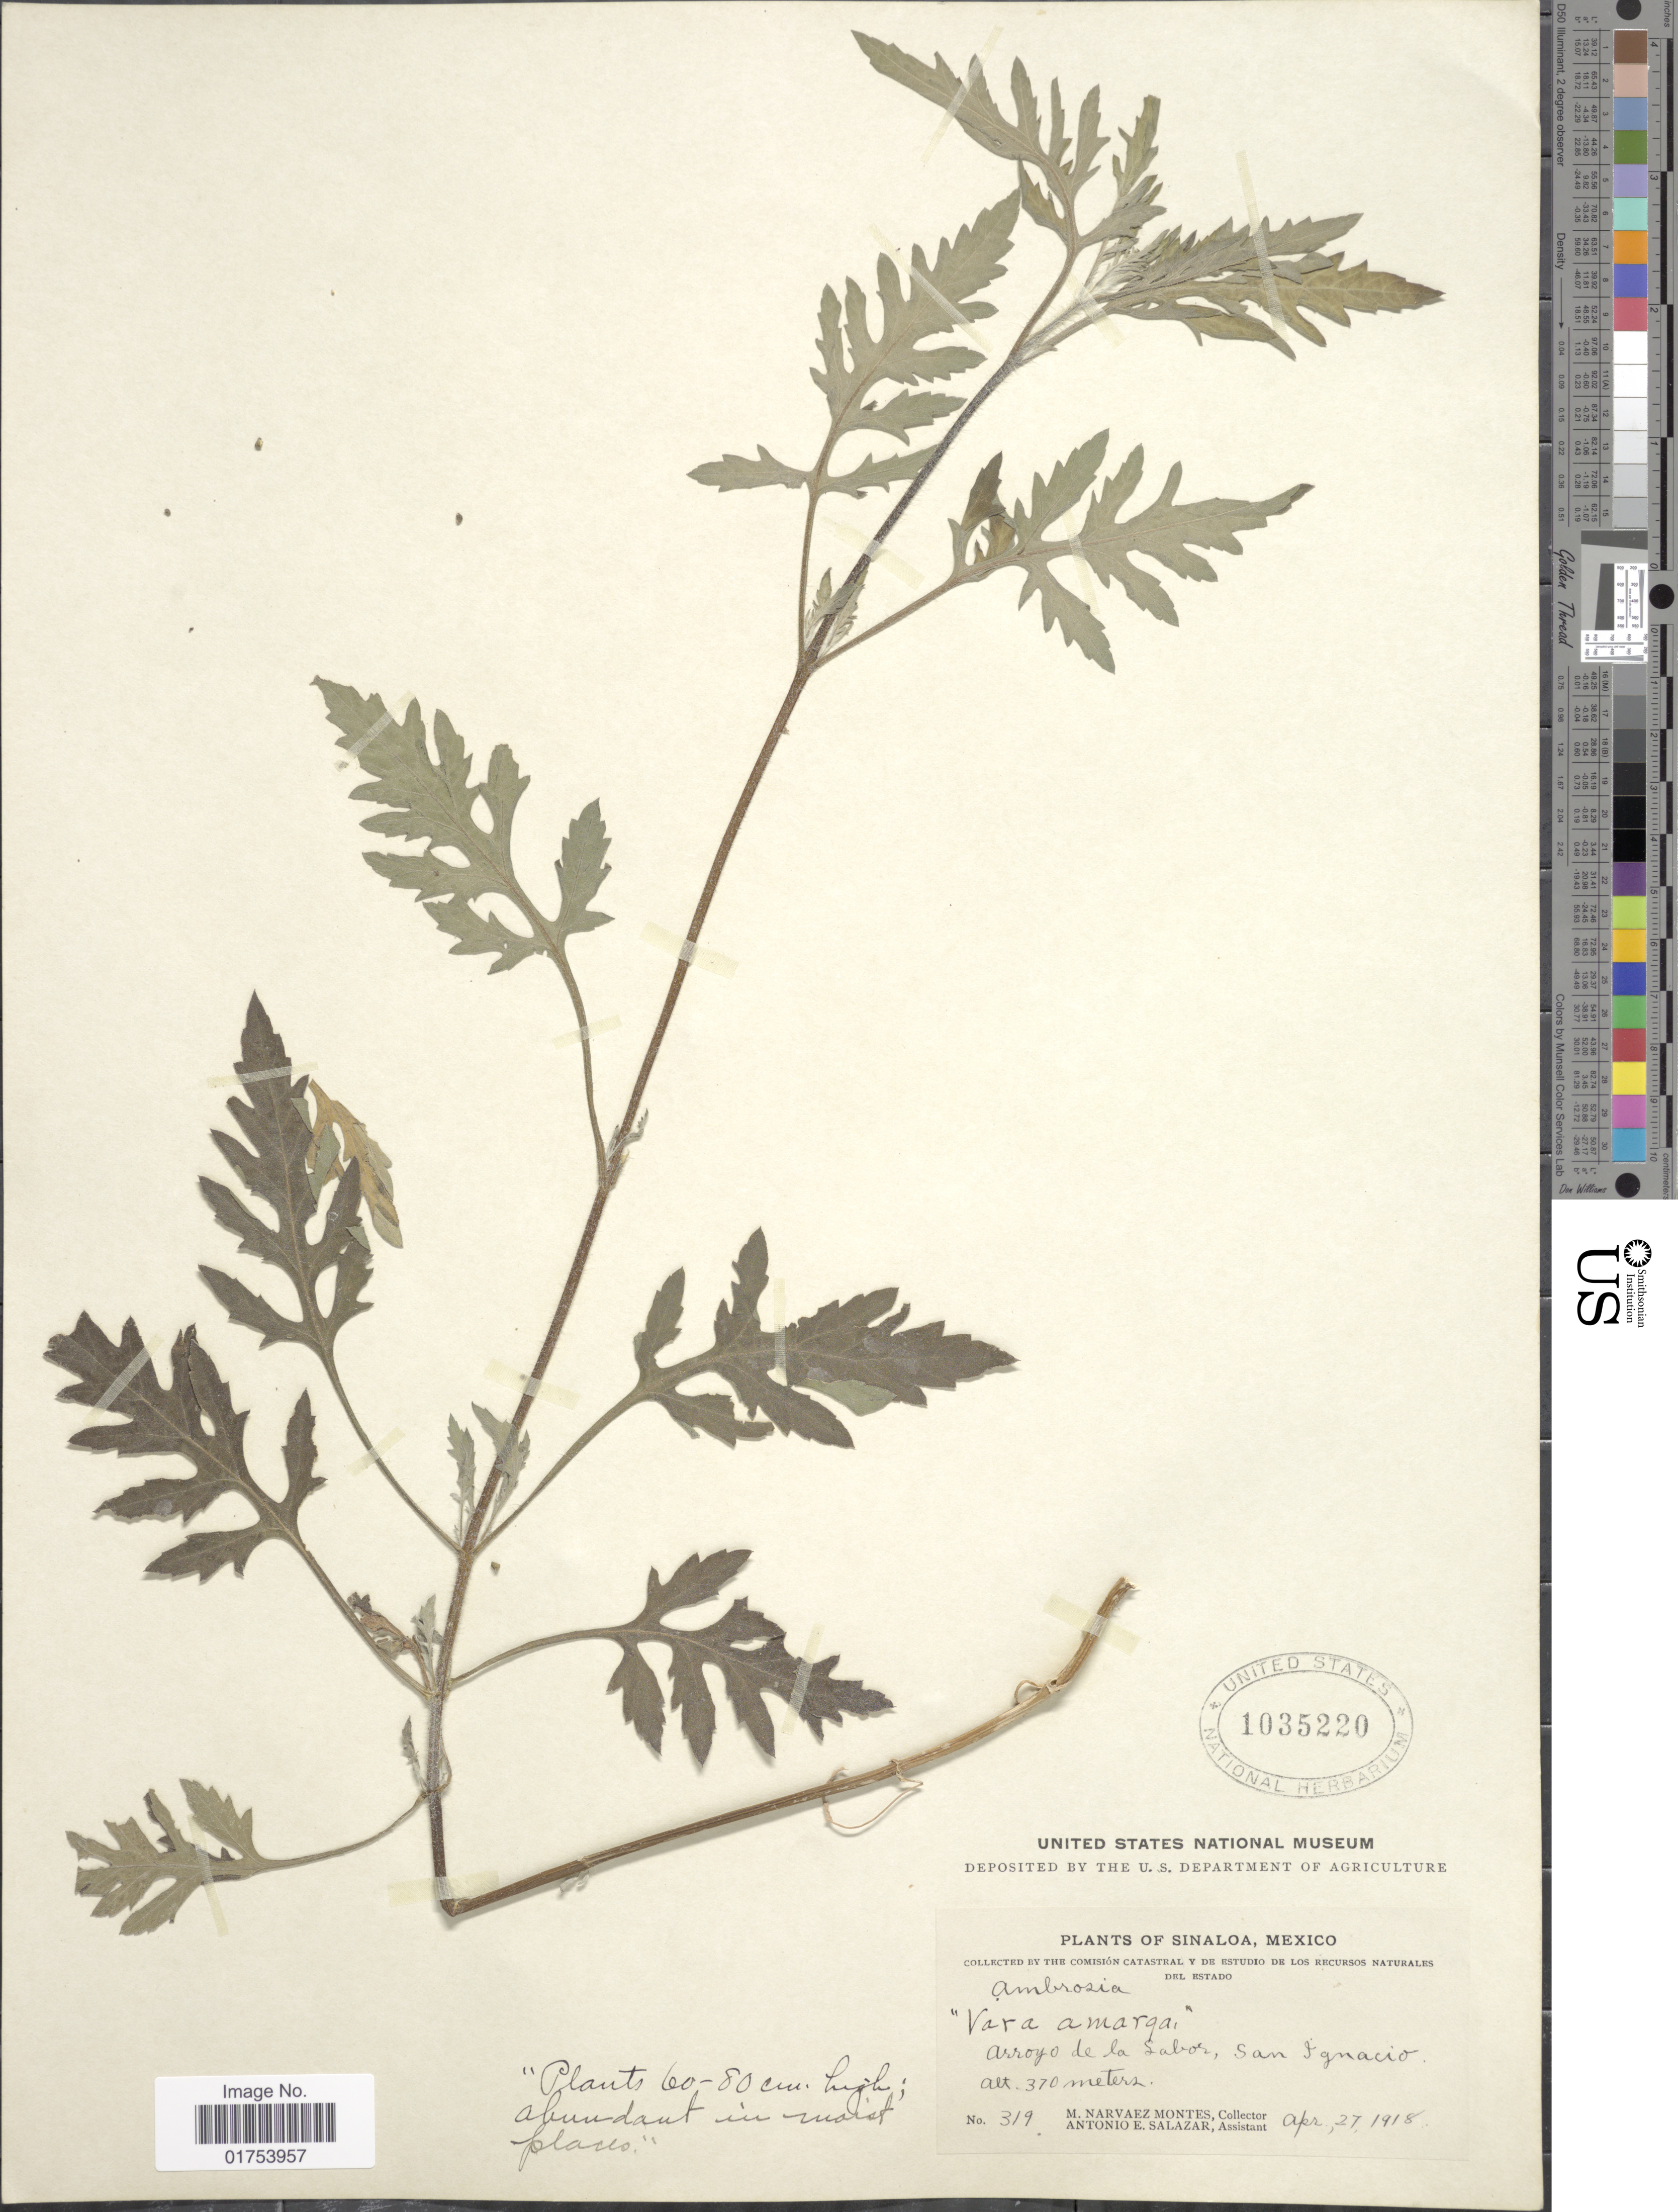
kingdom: Plantae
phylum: Tracheophyta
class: Magnoliopsida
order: Asterales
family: Asteraceae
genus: Ambrosia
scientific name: Ambrosia sp.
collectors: M. Navarez Montes & A. E. Salazar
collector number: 319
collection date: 1918-04-27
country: Mexico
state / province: Sinaloa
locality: Arroyo de la sabor, San Ignacio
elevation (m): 370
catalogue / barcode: US 1035220